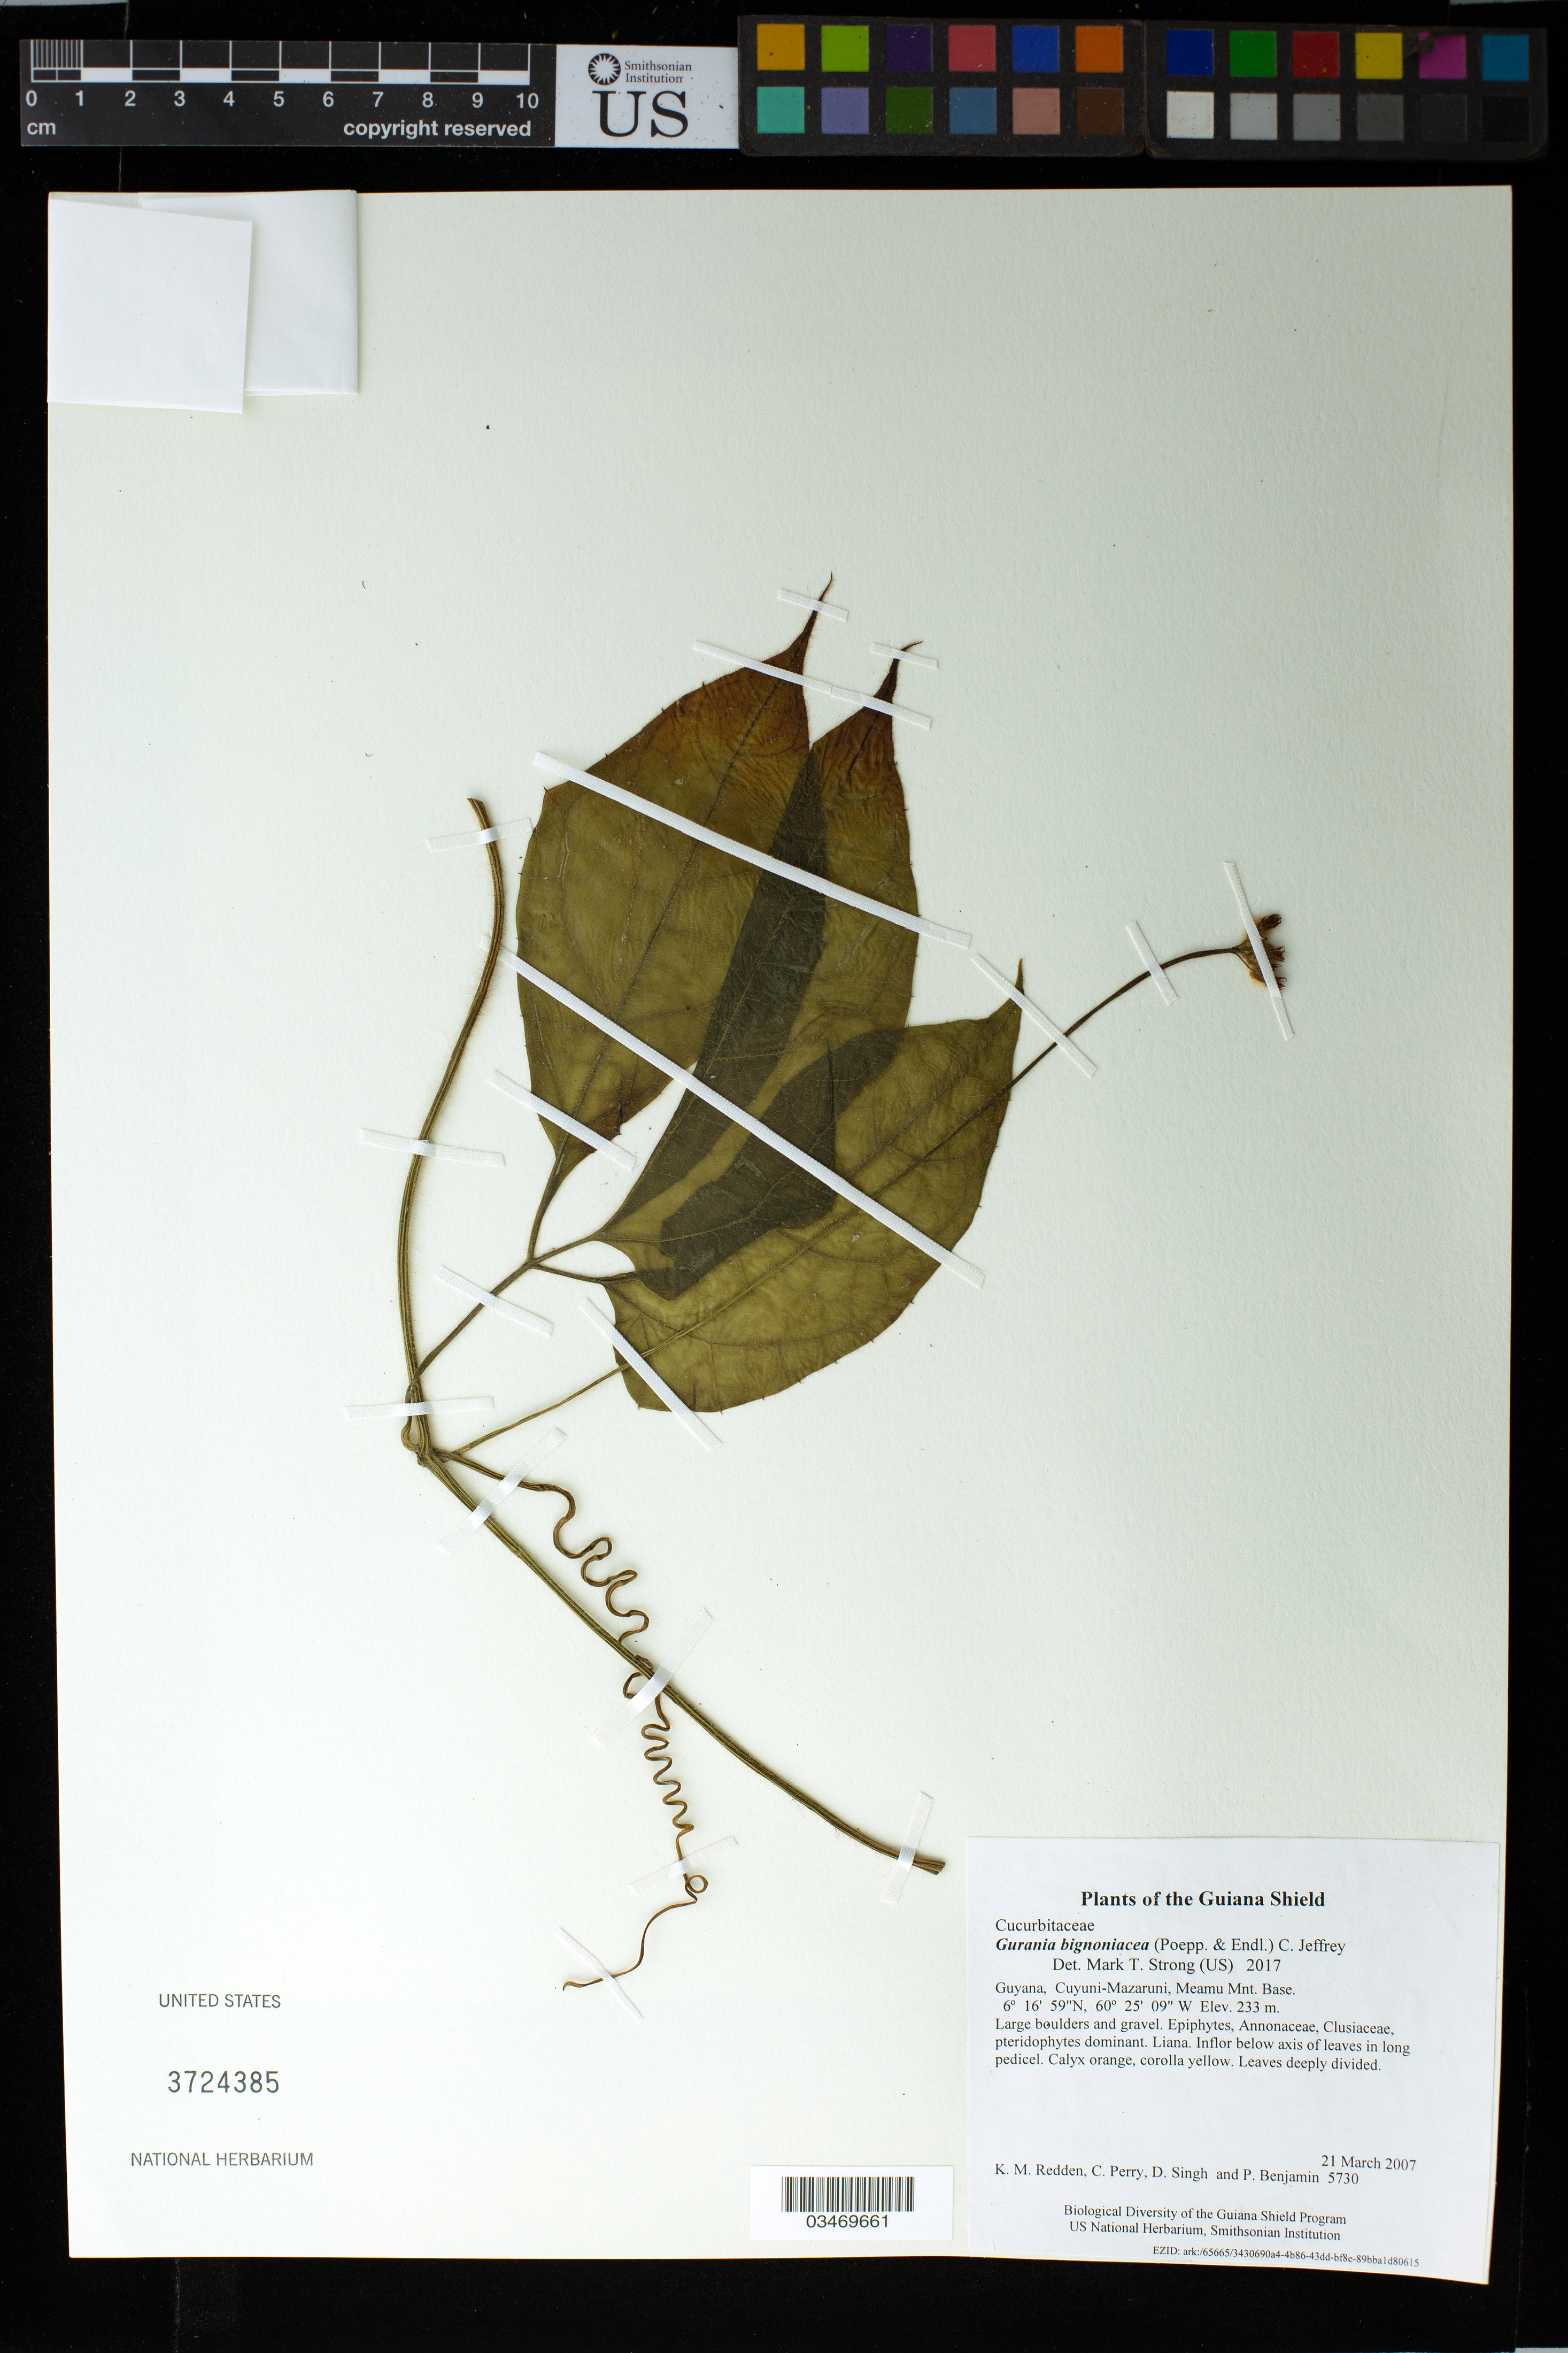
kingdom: Plantae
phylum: Tracheophyta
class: Magnoliopsida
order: Cucurbitales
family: Cucurbitaceae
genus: Gurania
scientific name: Gurania bignoniacea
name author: (Poepp. & Endl.) C. Jeffrey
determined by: Strong, M. T., (US), Smithsonian Institution - National Museum of Natural History (UNITED STATES)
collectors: K. M. Redden, C. Perry, D. Singh & P. Benjamin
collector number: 5730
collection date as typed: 21 March 2007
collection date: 2007-03-21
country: Guyana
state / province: Cuyuni-Mazaruni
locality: Meamu Mnt. Base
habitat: Large boulders and gravel. Epiphytes, Annonaceae, Clusiaceae, pteridophytes dominant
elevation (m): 233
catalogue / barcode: US 3724385